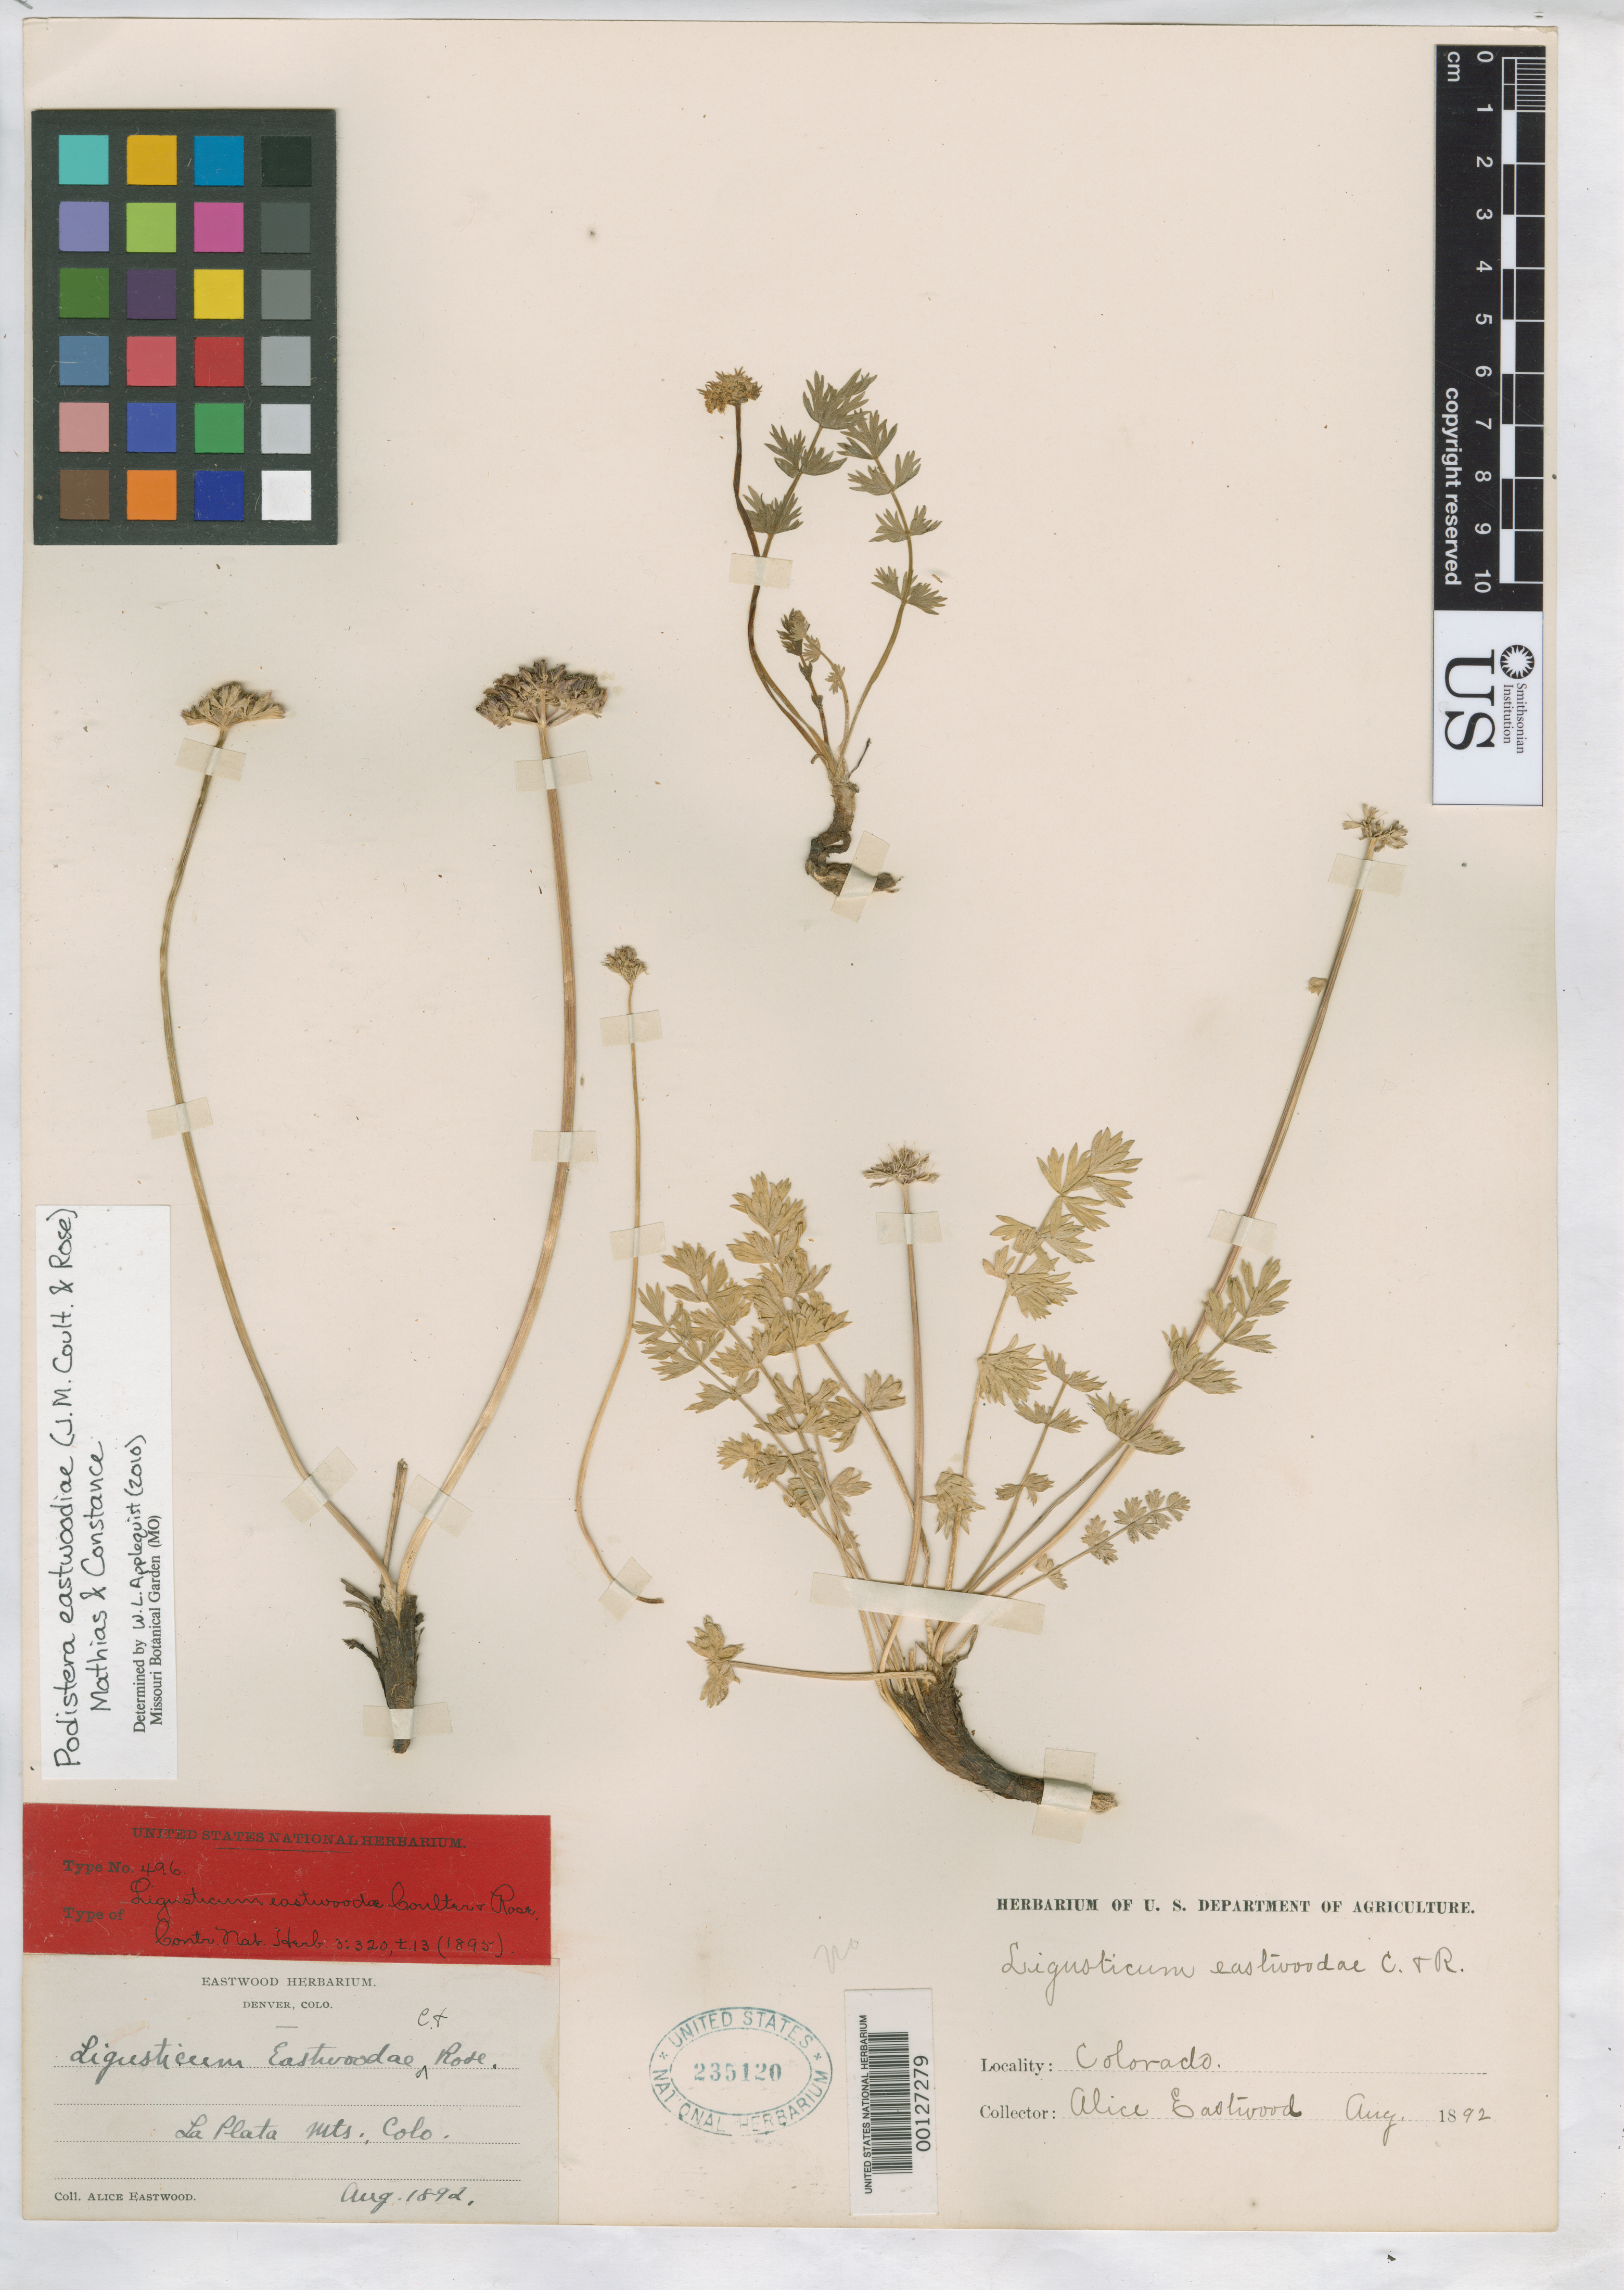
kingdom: Plantae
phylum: Tracheophyta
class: Magnoliopsida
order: Apiales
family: Apiaceae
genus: Ligusticum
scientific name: Ligusticum eastwoodiae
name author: J.M. Coult. & Rose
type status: Isosyntype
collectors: A. Eastwood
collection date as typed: Aug 1892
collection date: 1892-08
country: United States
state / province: Colorado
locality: Cumberland Basin, La Plata Mts.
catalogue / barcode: US 235120